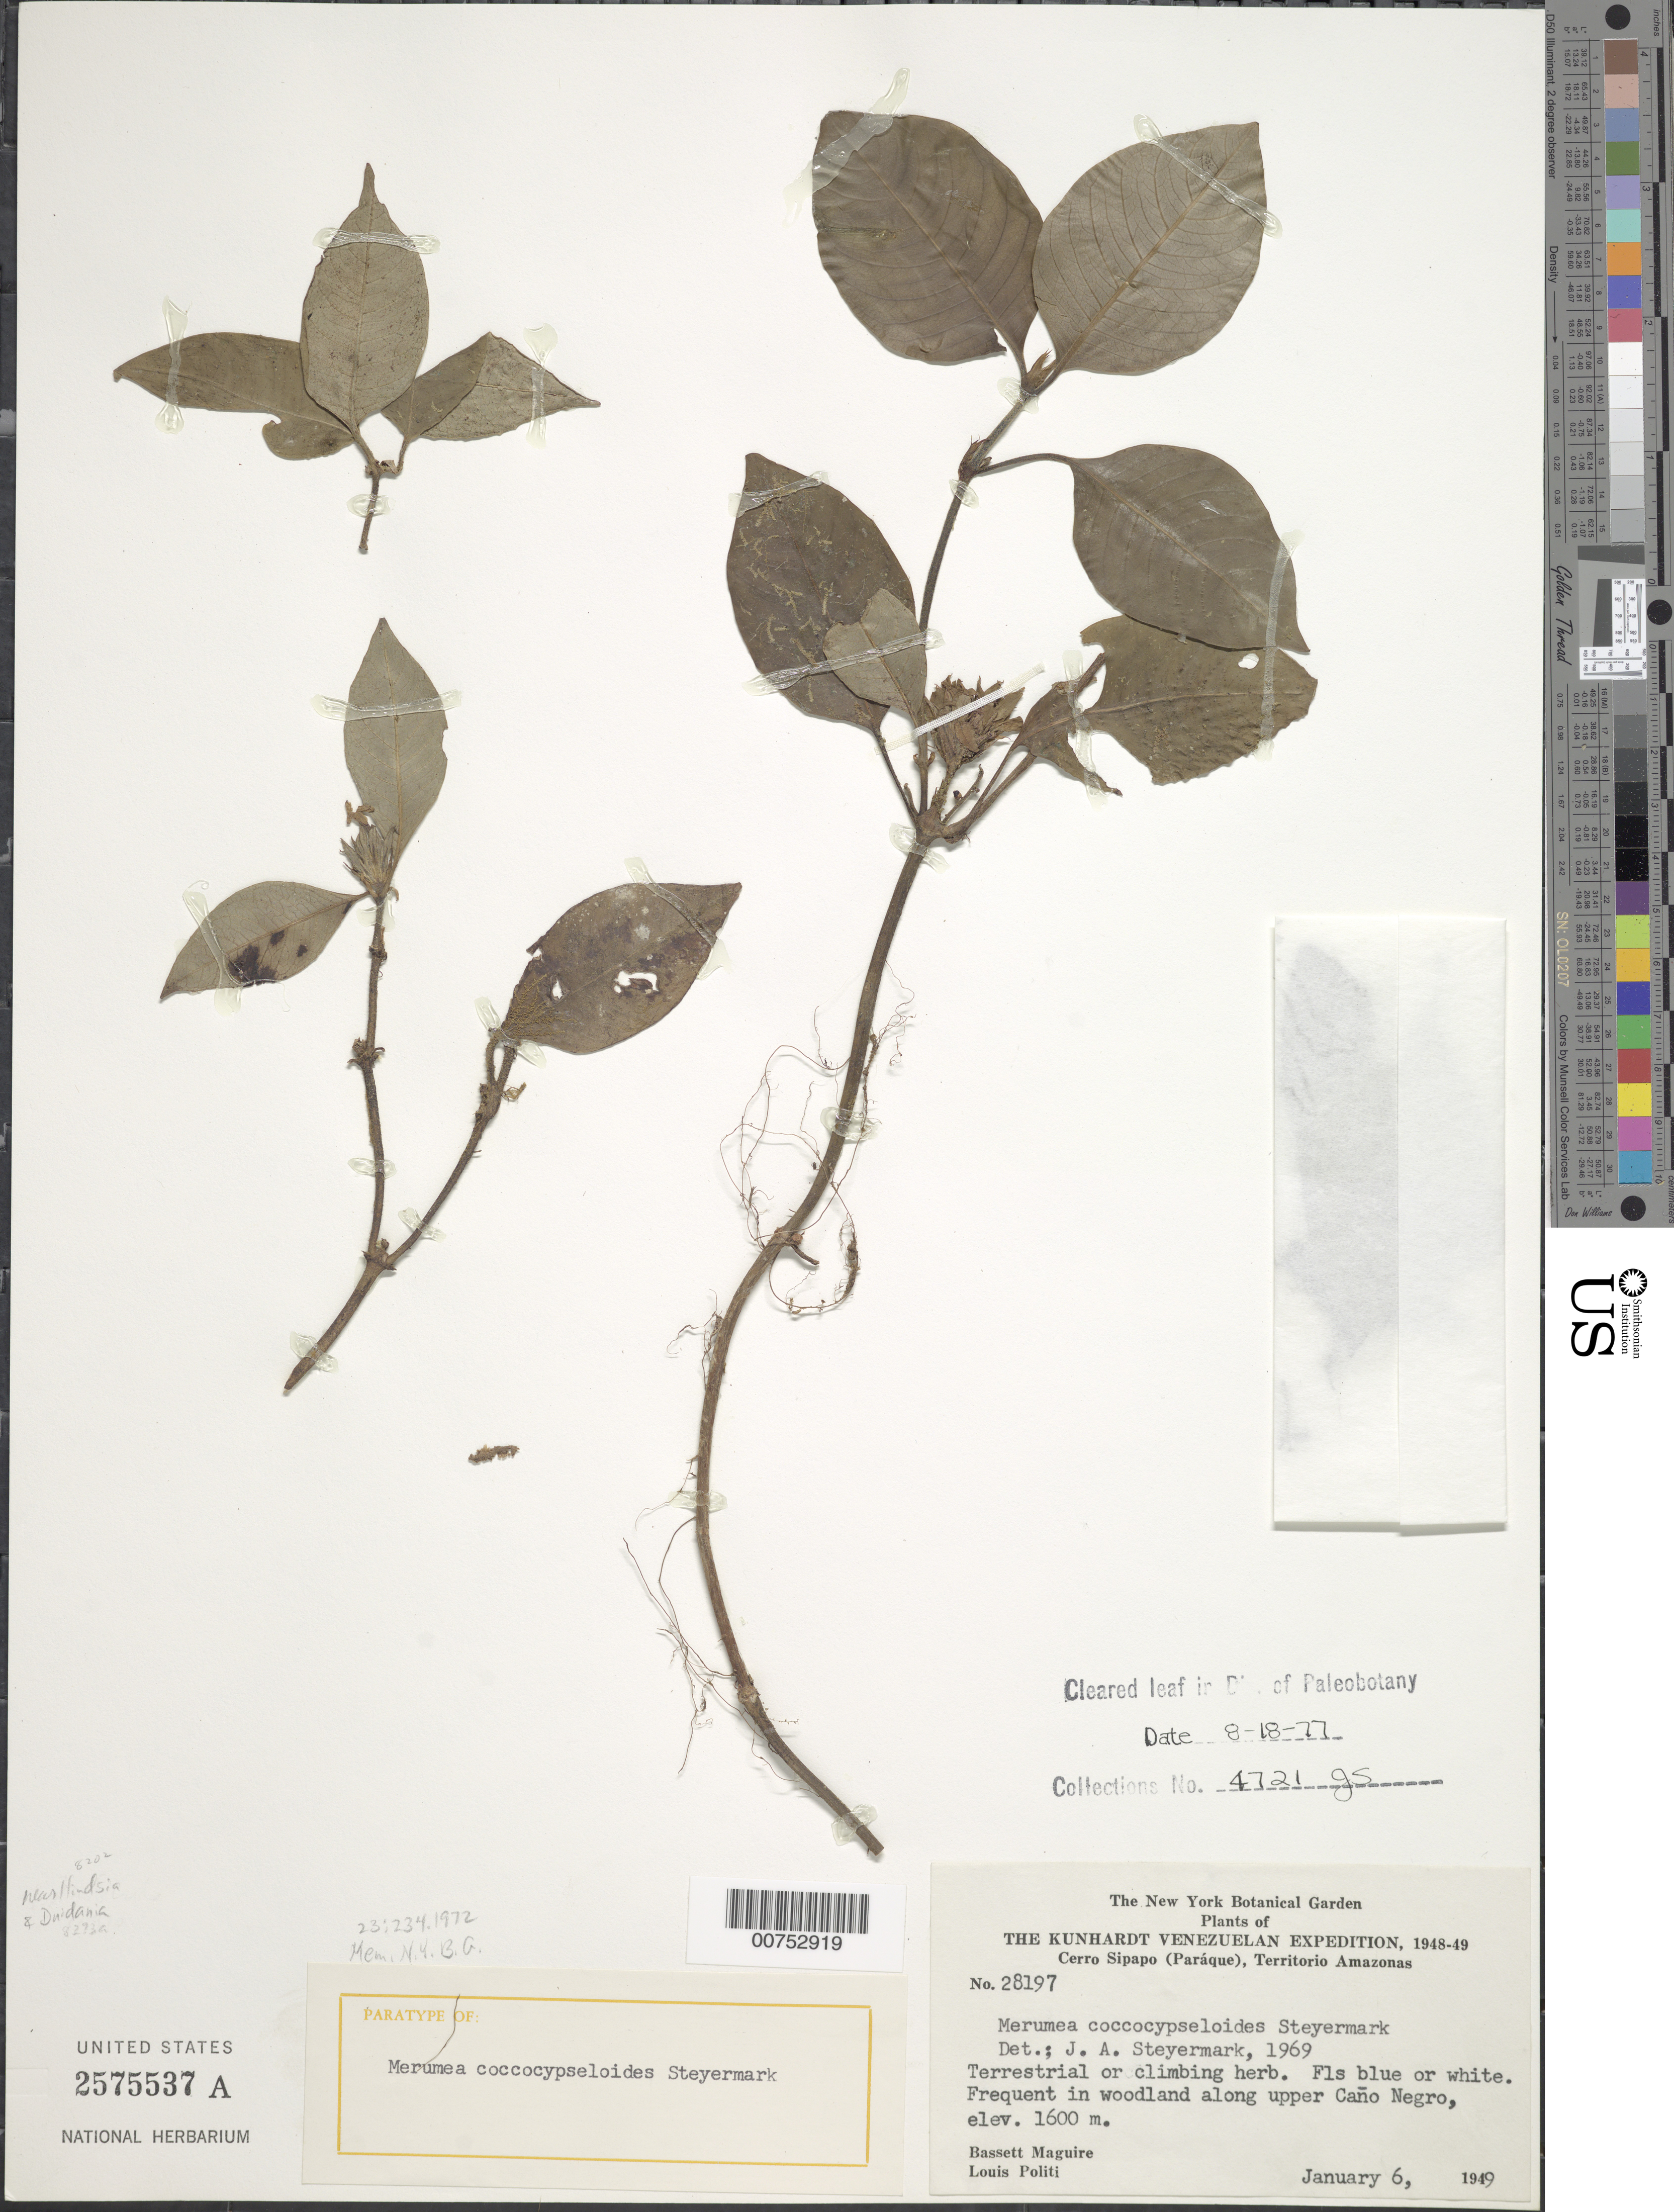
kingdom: Plantae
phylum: Tracheophyta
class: Magnoliopsida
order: Gentianales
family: Rubiaceae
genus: Merumea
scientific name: Merumea coccocypseloides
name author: Steyerm.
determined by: Steyermark, Julian A., (VEN)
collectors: B. Maguire & L. Politi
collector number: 28197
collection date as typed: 6-Jan-49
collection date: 1949-01-06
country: Venezuela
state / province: Amazonas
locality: Cerro Sipapo (Paráque), upper Caño Negro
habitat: Woodland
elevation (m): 1600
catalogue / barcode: US 2575537A